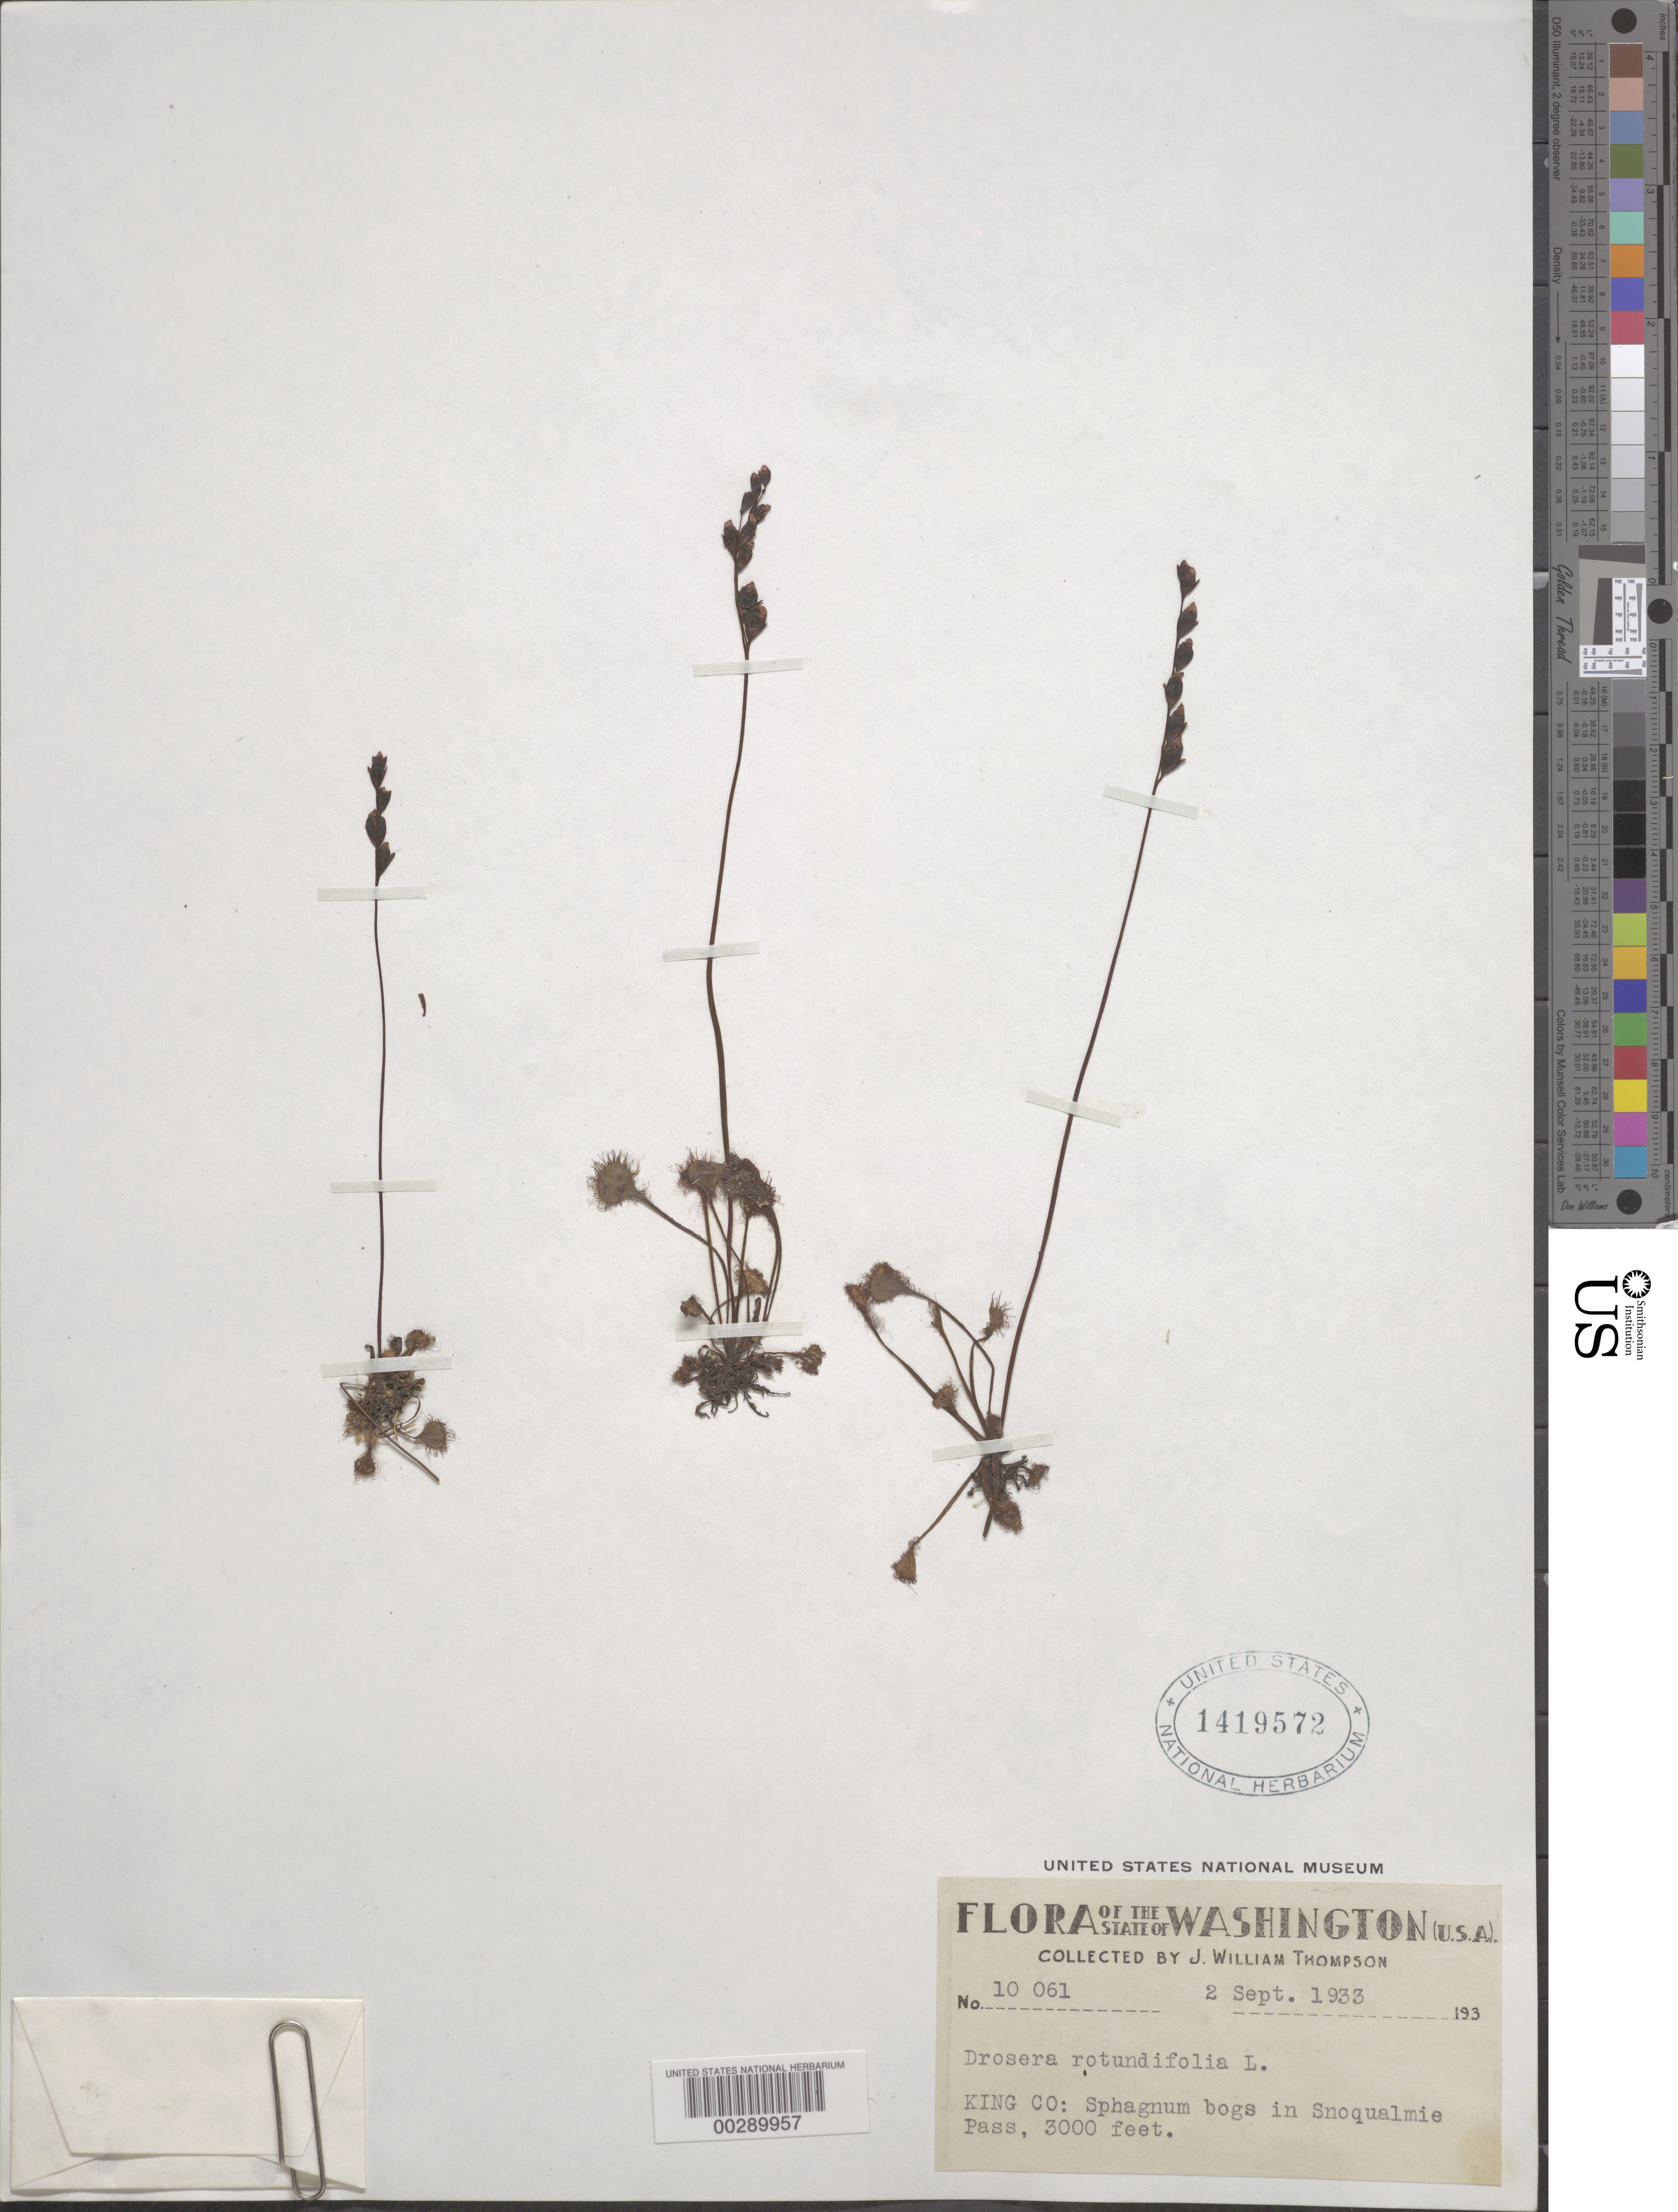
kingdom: Plantae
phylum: Tracheophyta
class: Magnoliopsida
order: Caryophyllales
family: Droseraceae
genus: Drosera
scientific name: Drosera rotundifolia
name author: L.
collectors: J. W. Thompson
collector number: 10061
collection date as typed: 02 Sep 1933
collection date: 1933-09-02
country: United States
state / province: Washington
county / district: King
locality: In snoqualmie pass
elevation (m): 914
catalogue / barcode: US 1419572